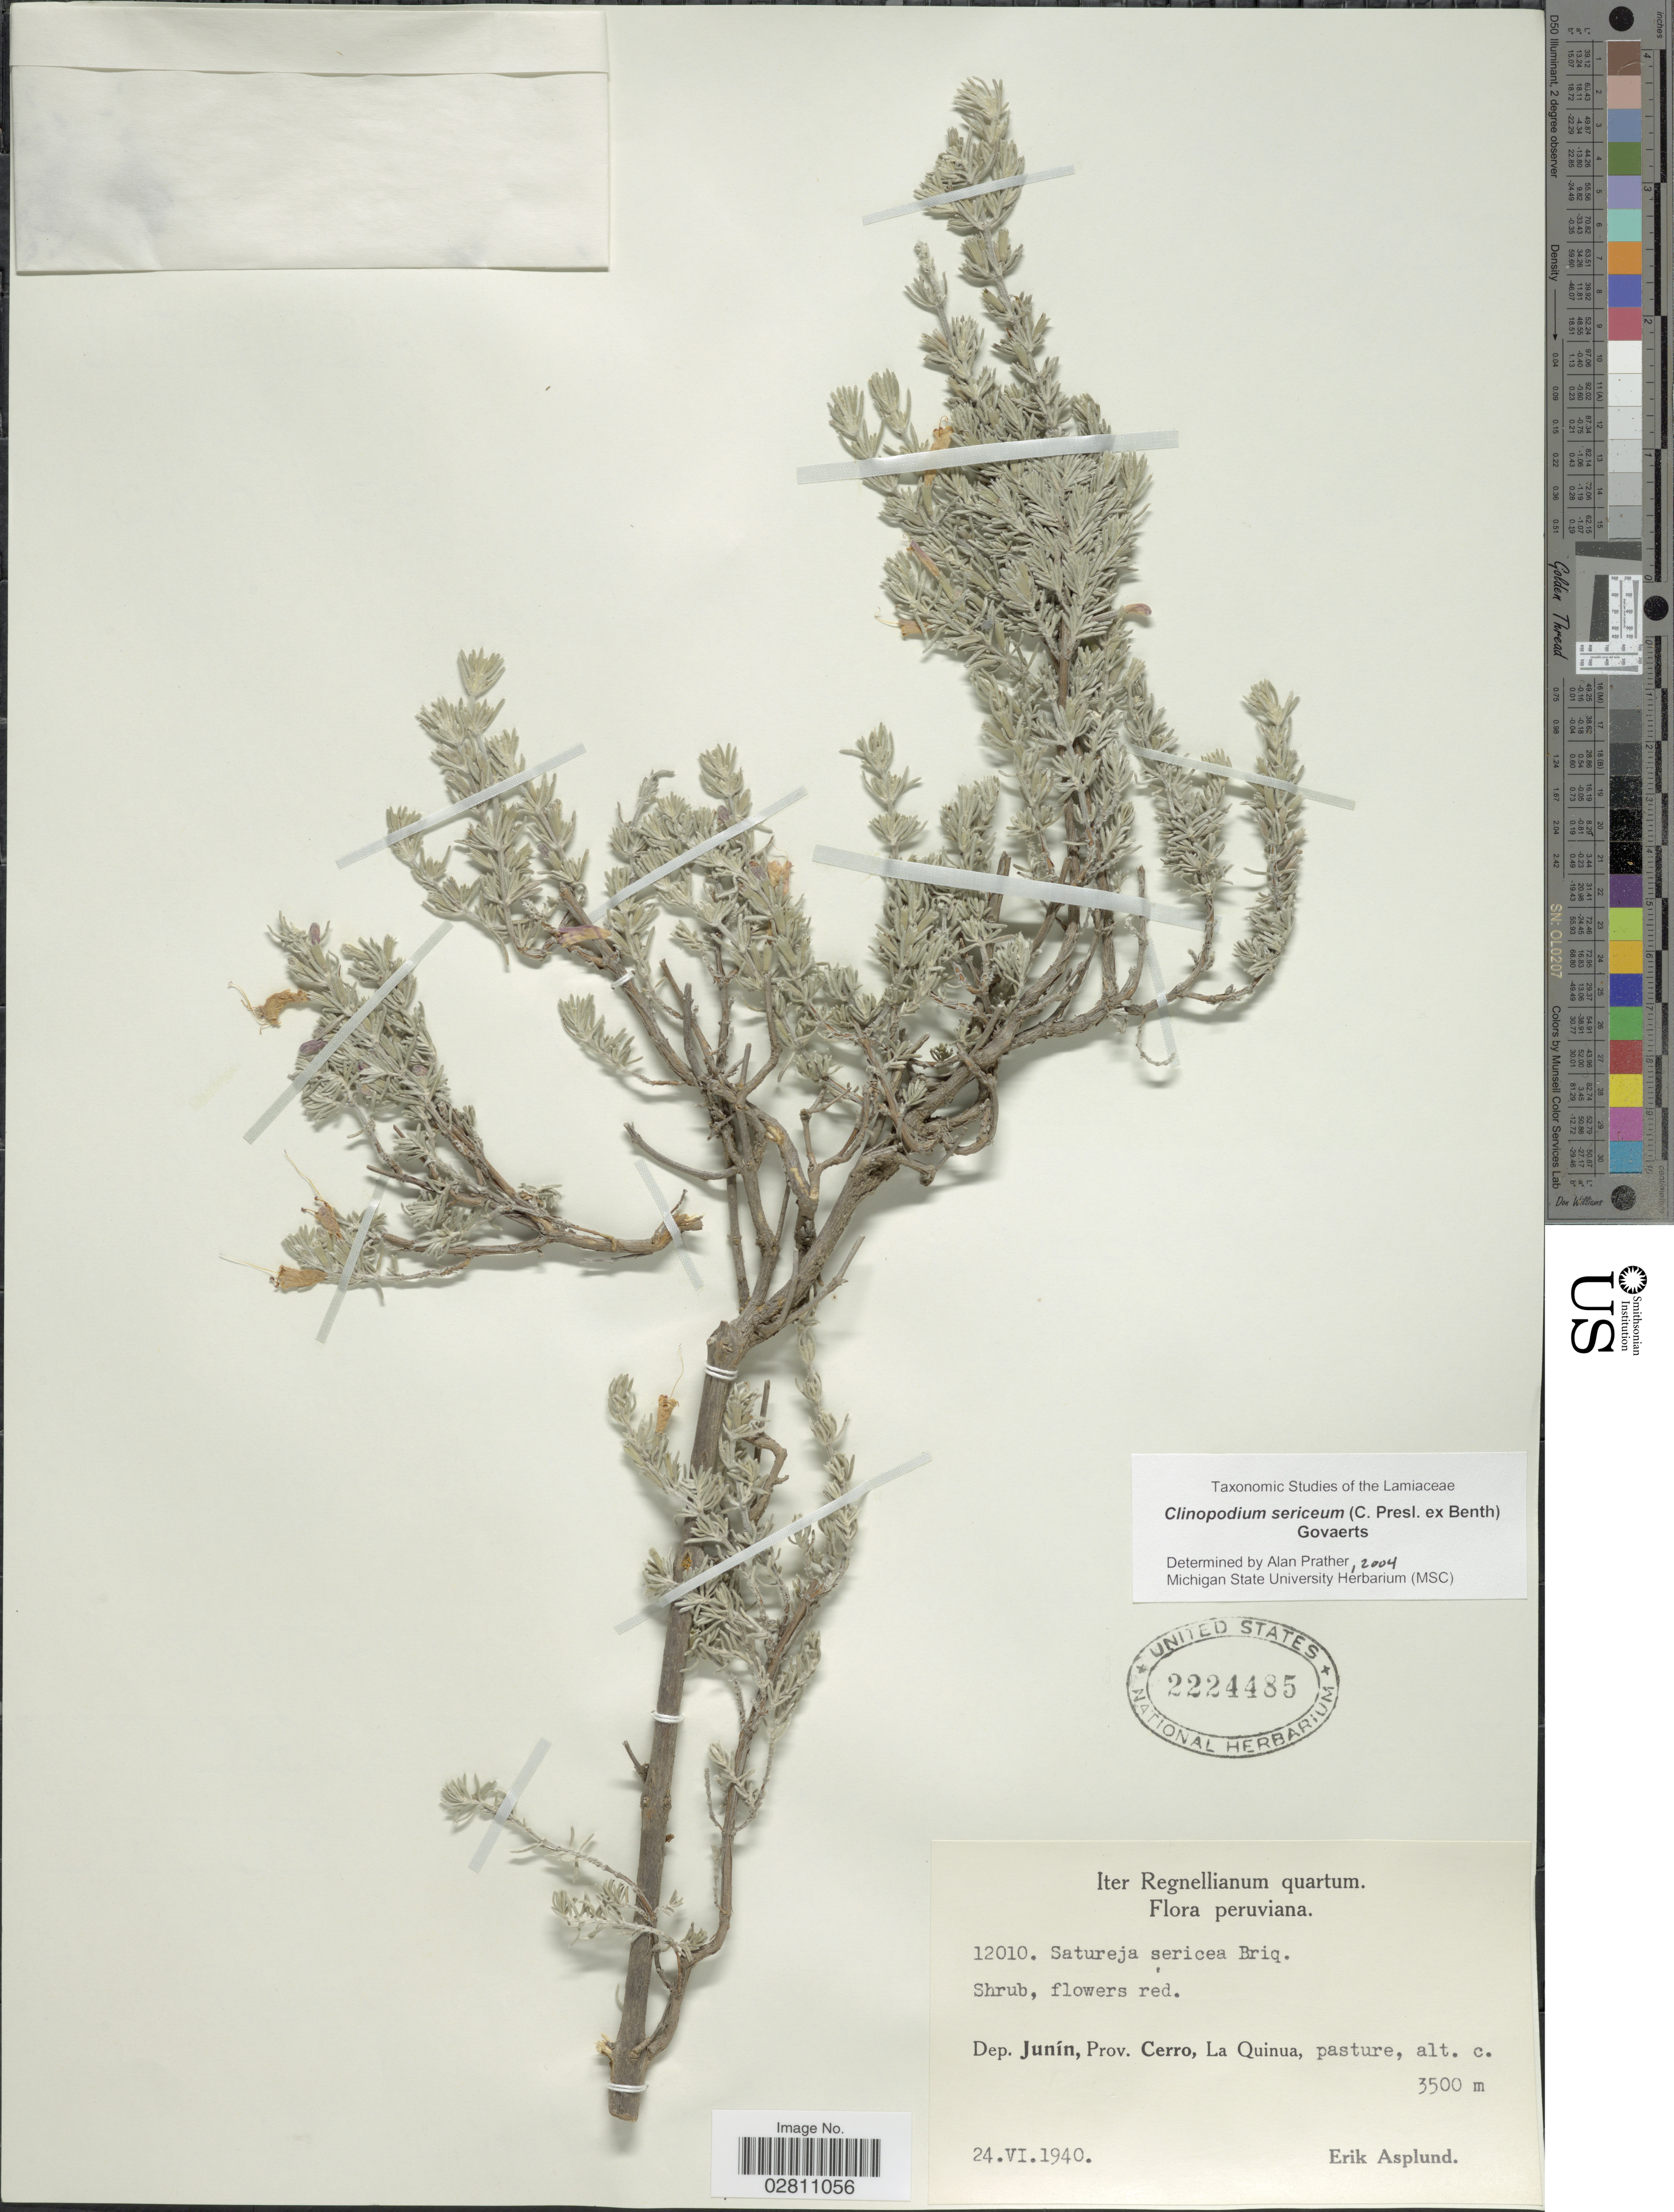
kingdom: Plantae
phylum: Tracheophyta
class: Magnoliopsida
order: Lamiales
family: Lamiaceae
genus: Clinopodium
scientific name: Clinopodium sericeum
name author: (C. Presl ex Benth.) Govaerts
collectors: E. Asplund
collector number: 12010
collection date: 1940-06-24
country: Peru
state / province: Junín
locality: Dep. Junín, Prov. Cerro, La Quinua, pasture.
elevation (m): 3500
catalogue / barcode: US 2224485